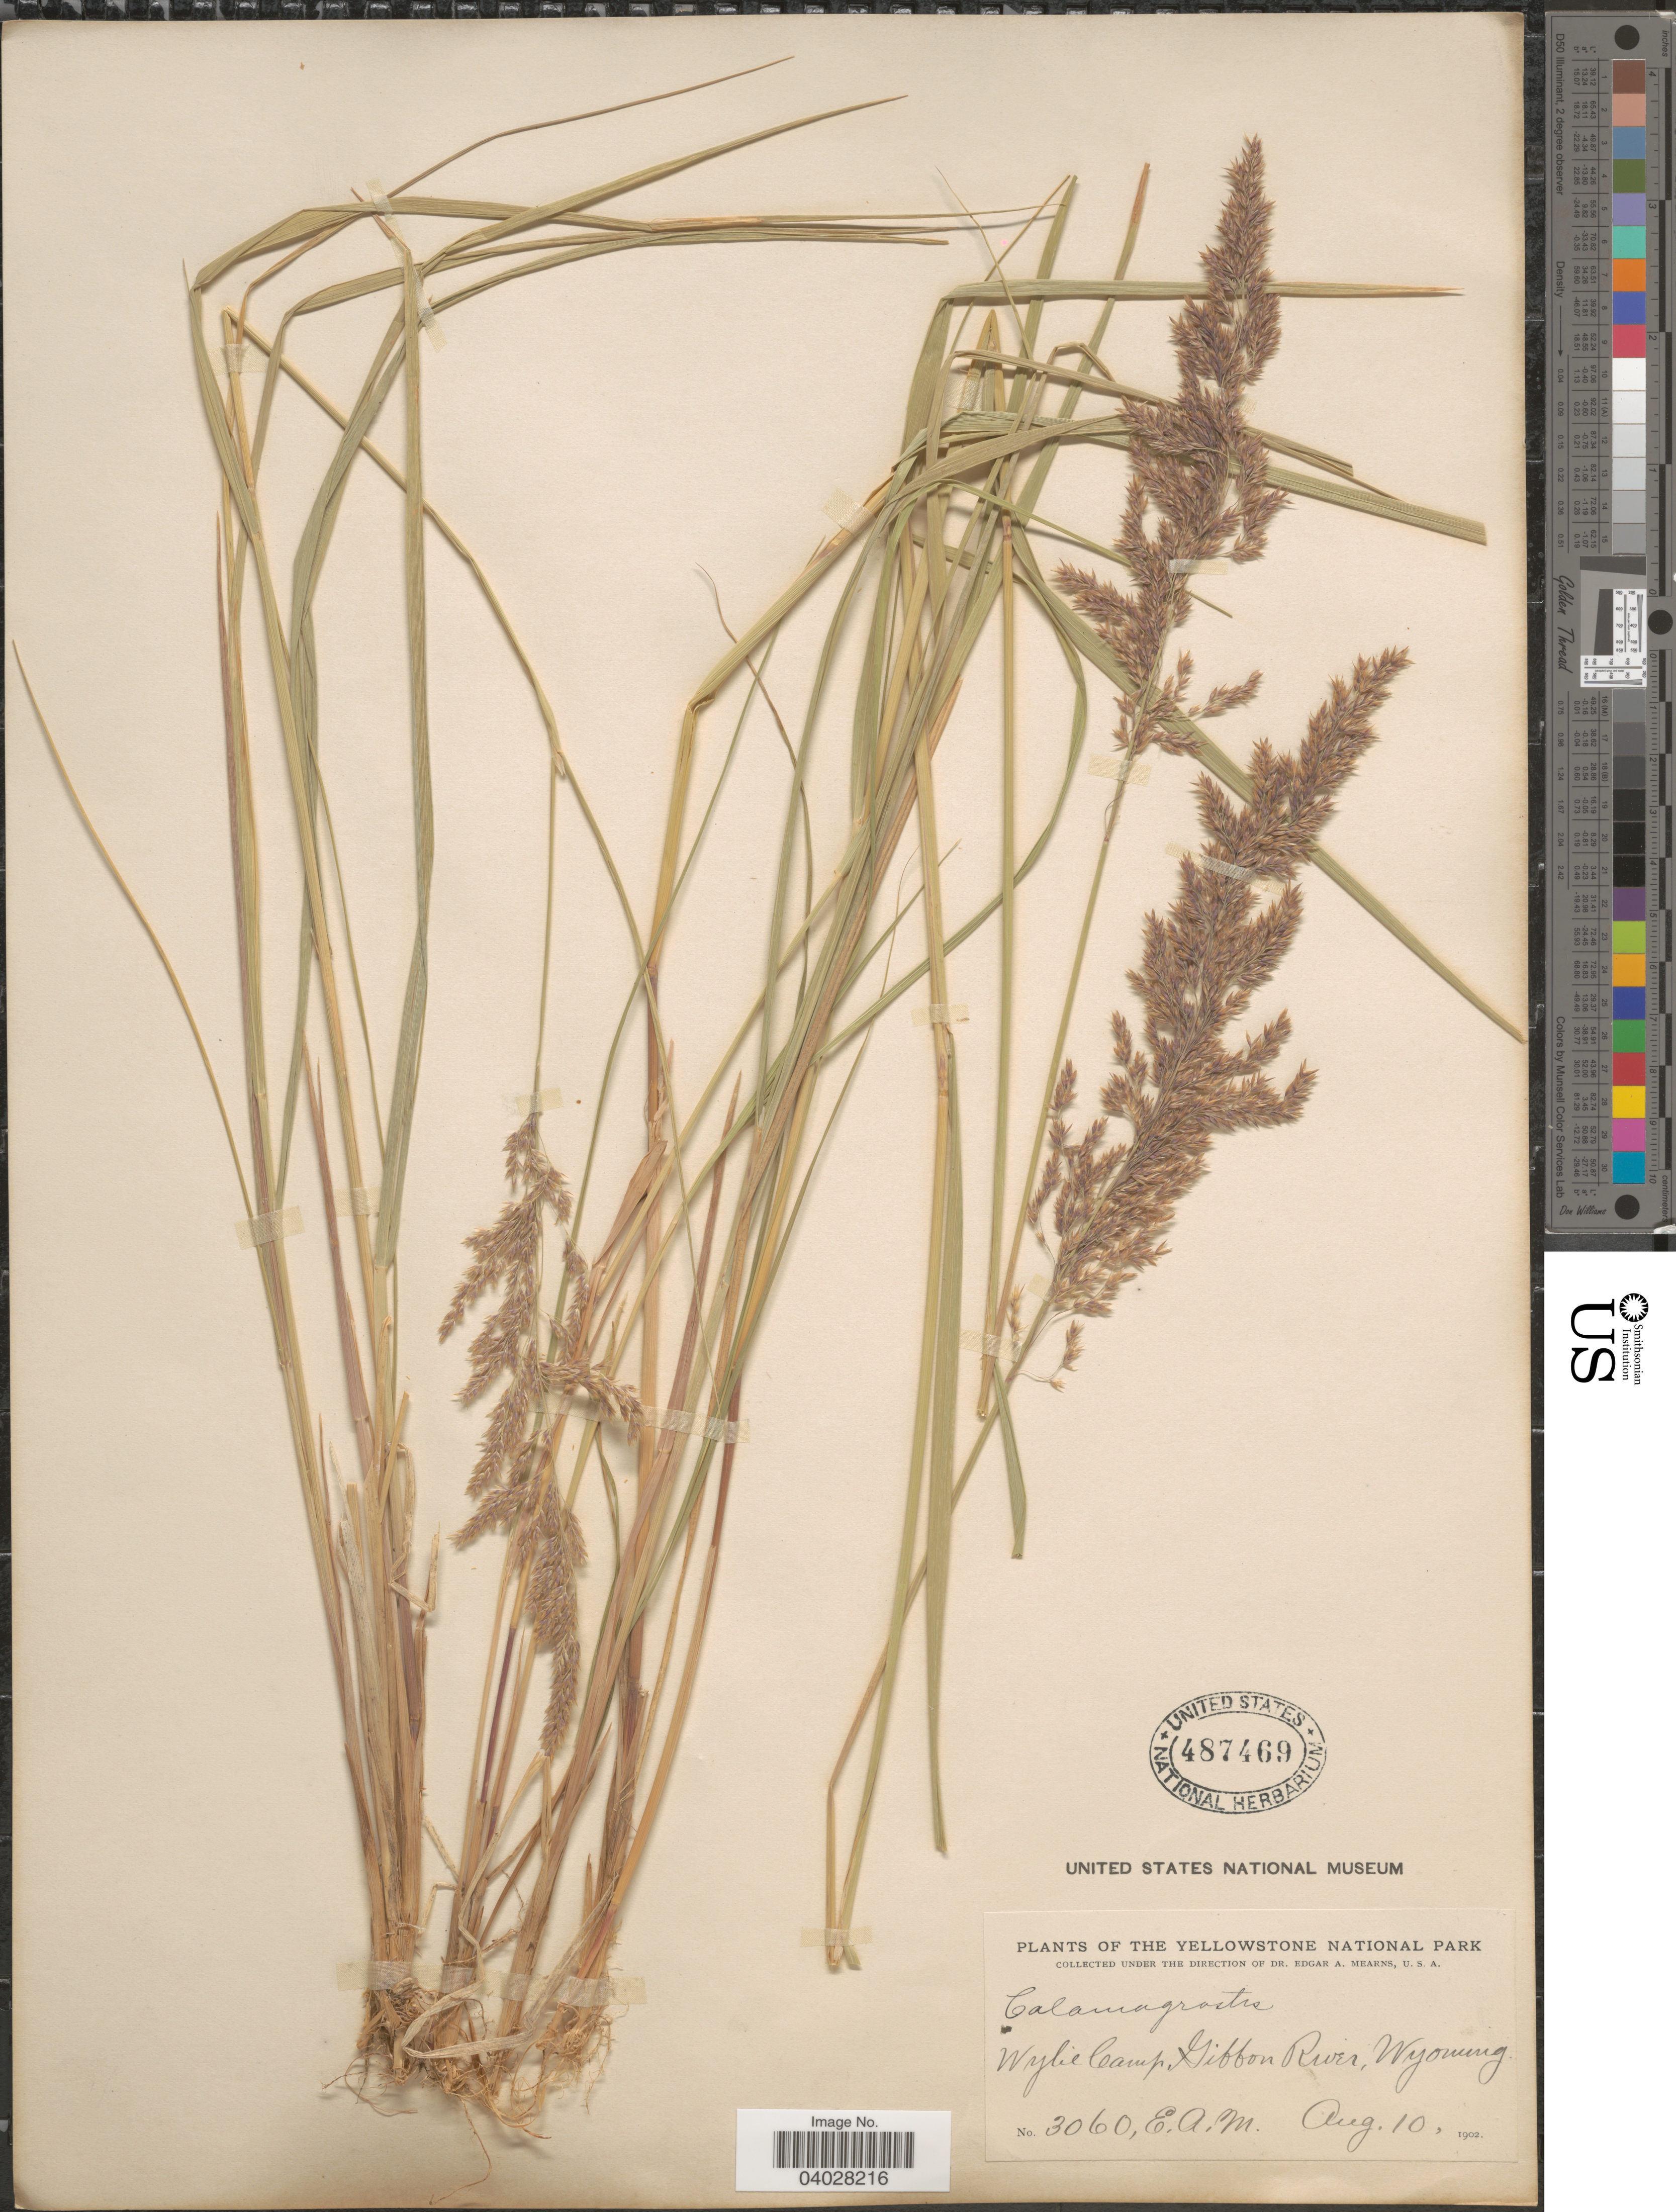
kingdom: Plantae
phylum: Tracheophyta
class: Liliopsida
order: Poales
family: Poaceae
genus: Calamagrostis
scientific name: Calamagrostis canadensis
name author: (Michx.) P. Beauv.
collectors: E. A. Mearns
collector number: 3060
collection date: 1902-08-10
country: United States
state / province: Wyoming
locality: The Yellowstone National Park. Wylie Camp, Gibbon River.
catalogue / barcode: US 487469